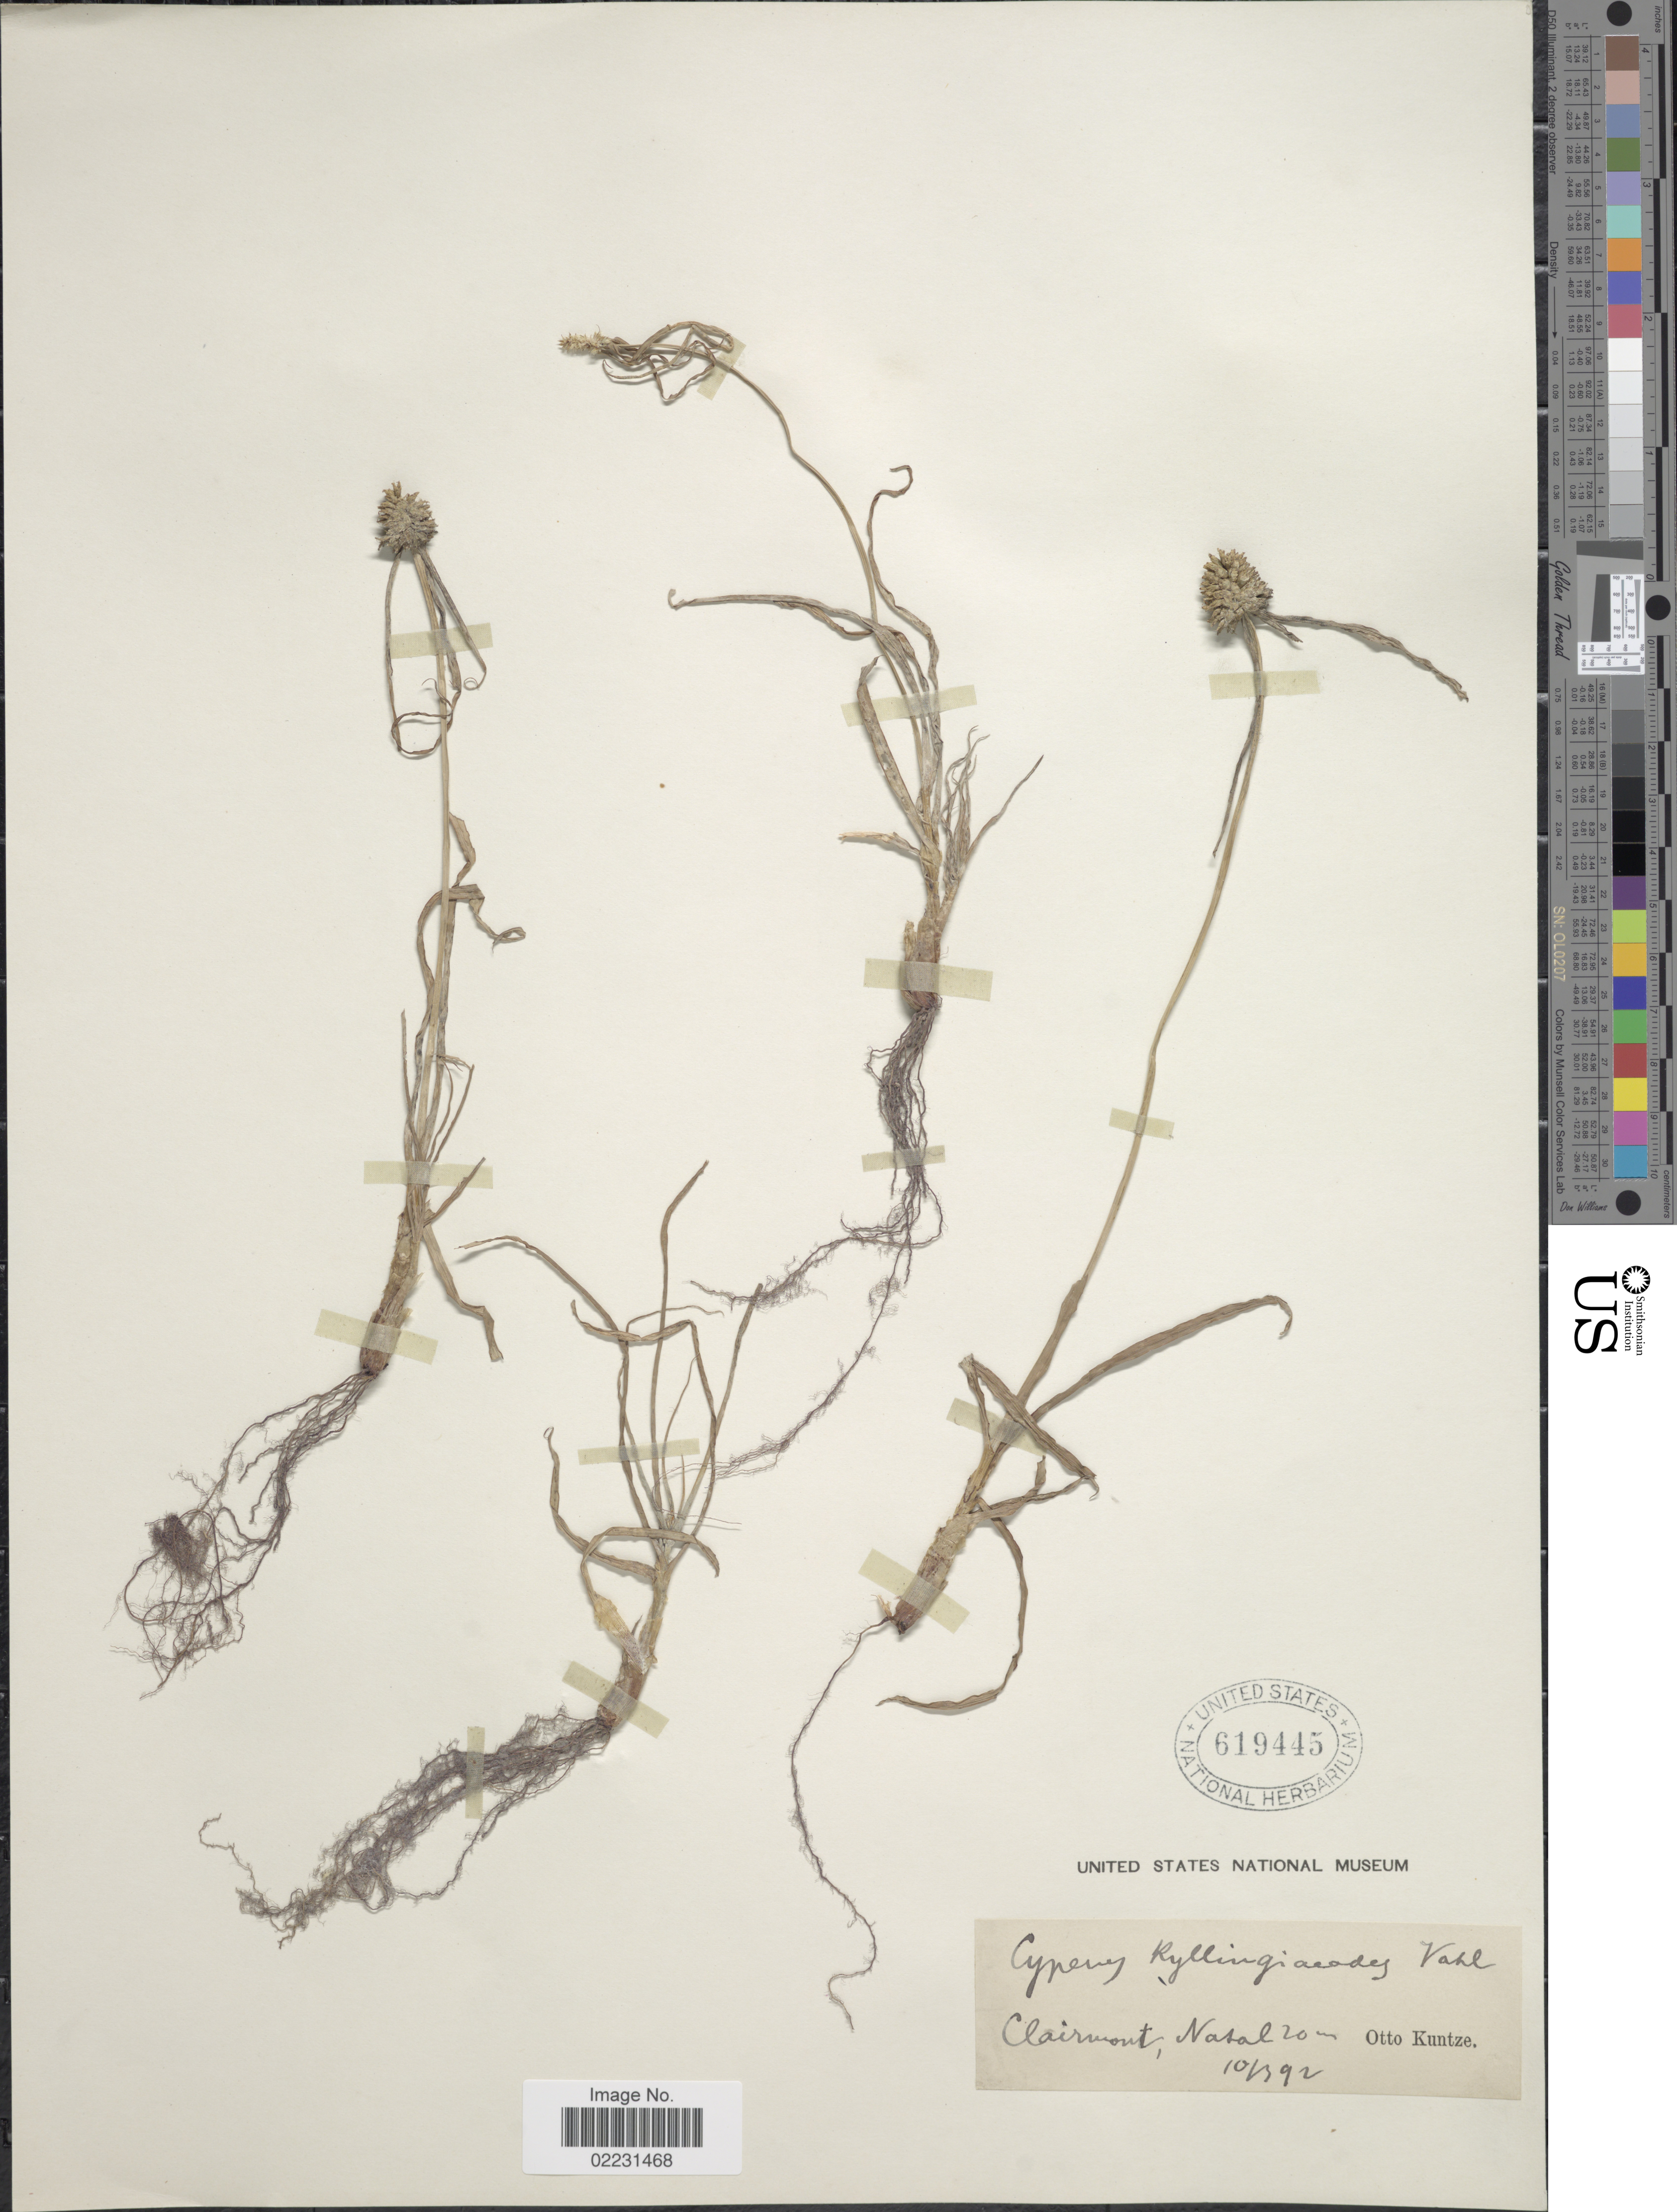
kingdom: Plantae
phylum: Tracheophyta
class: Liliopsida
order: Poales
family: Cyperaceae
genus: Cyperus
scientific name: Cyperus dubius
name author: Rottb.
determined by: Strong, Mark T., (BOT), Smithsonian Institution - National Museum of Natural History (UNITED STATES)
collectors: C.E.O. Kuntze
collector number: s.n .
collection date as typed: Transcribed d/m/y: 10/3/92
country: South Africa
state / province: KwaZulu-Natal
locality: Clairmont, Natal.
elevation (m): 20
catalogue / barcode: US 619445